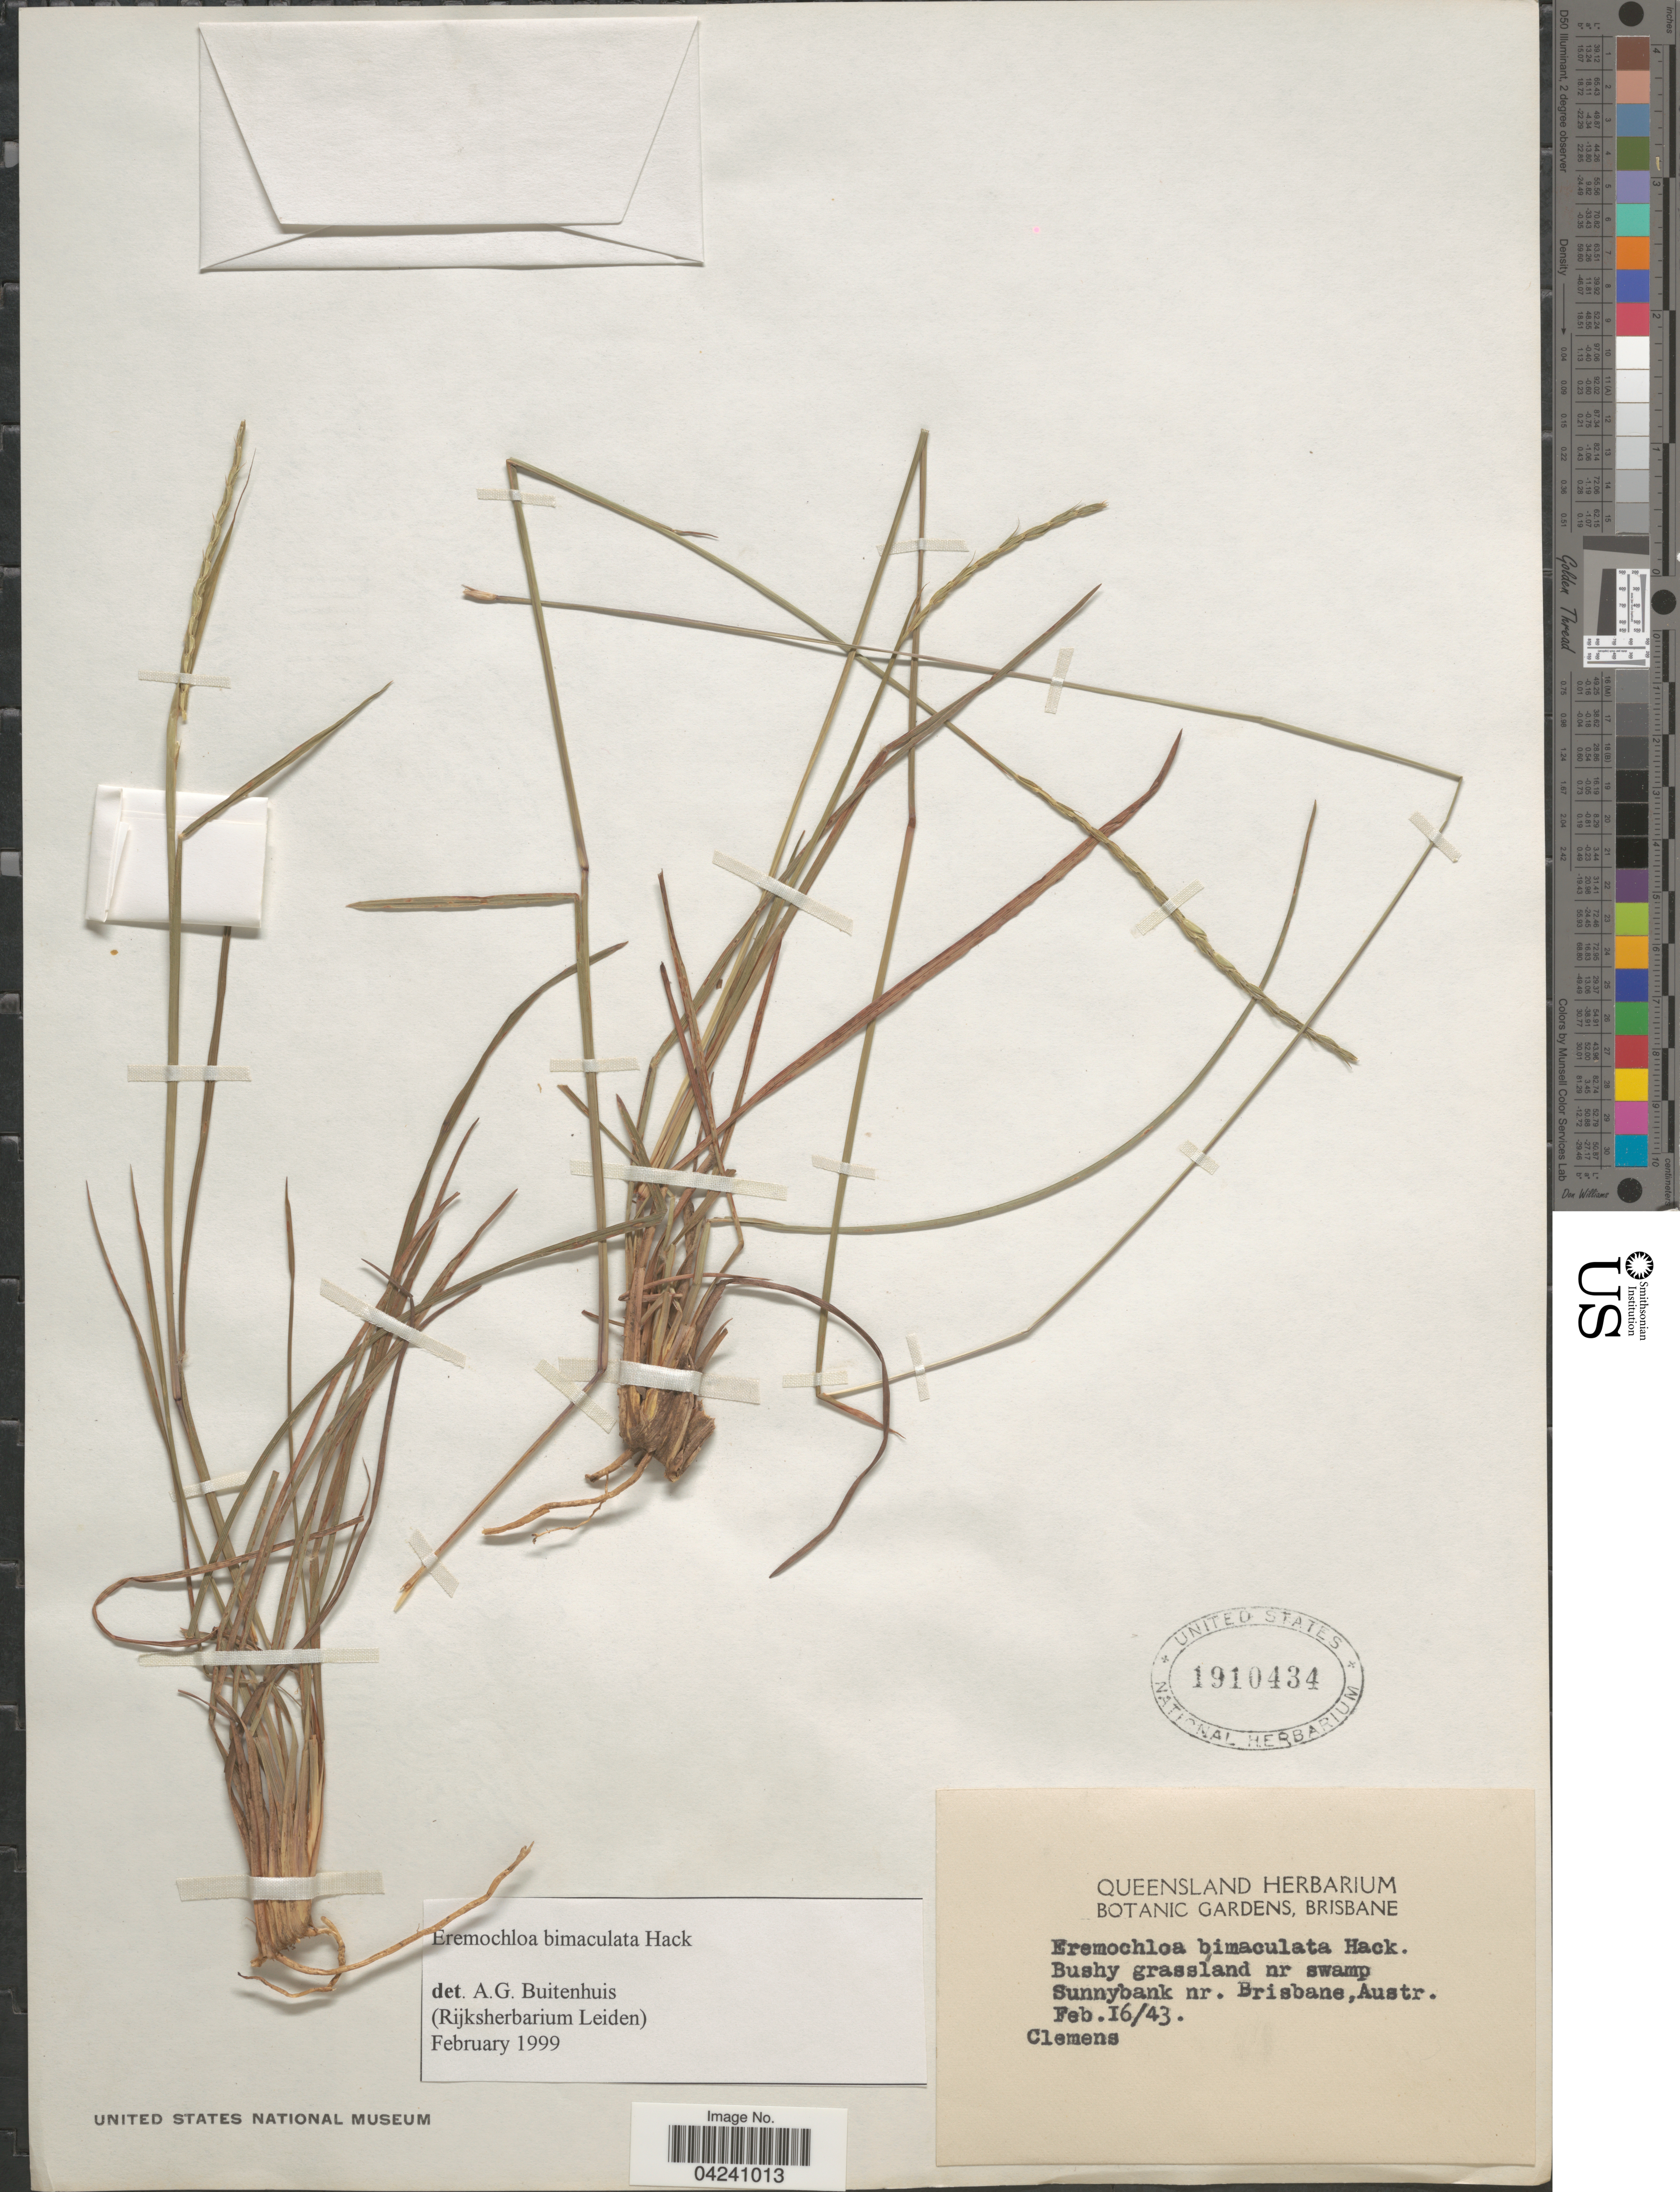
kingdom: Plantae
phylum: Tracheophyta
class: Liliopsida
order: Poales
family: Poaceae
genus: Eremochloa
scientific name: Eremochloa bimaculata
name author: Hack.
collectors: -. Clemens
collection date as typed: Transcribed d/m/y: 16/2/43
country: Australia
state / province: Queensland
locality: Bushy grassland nr swamp Sunnybank nr. Brisbane.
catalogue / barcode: US 1910434